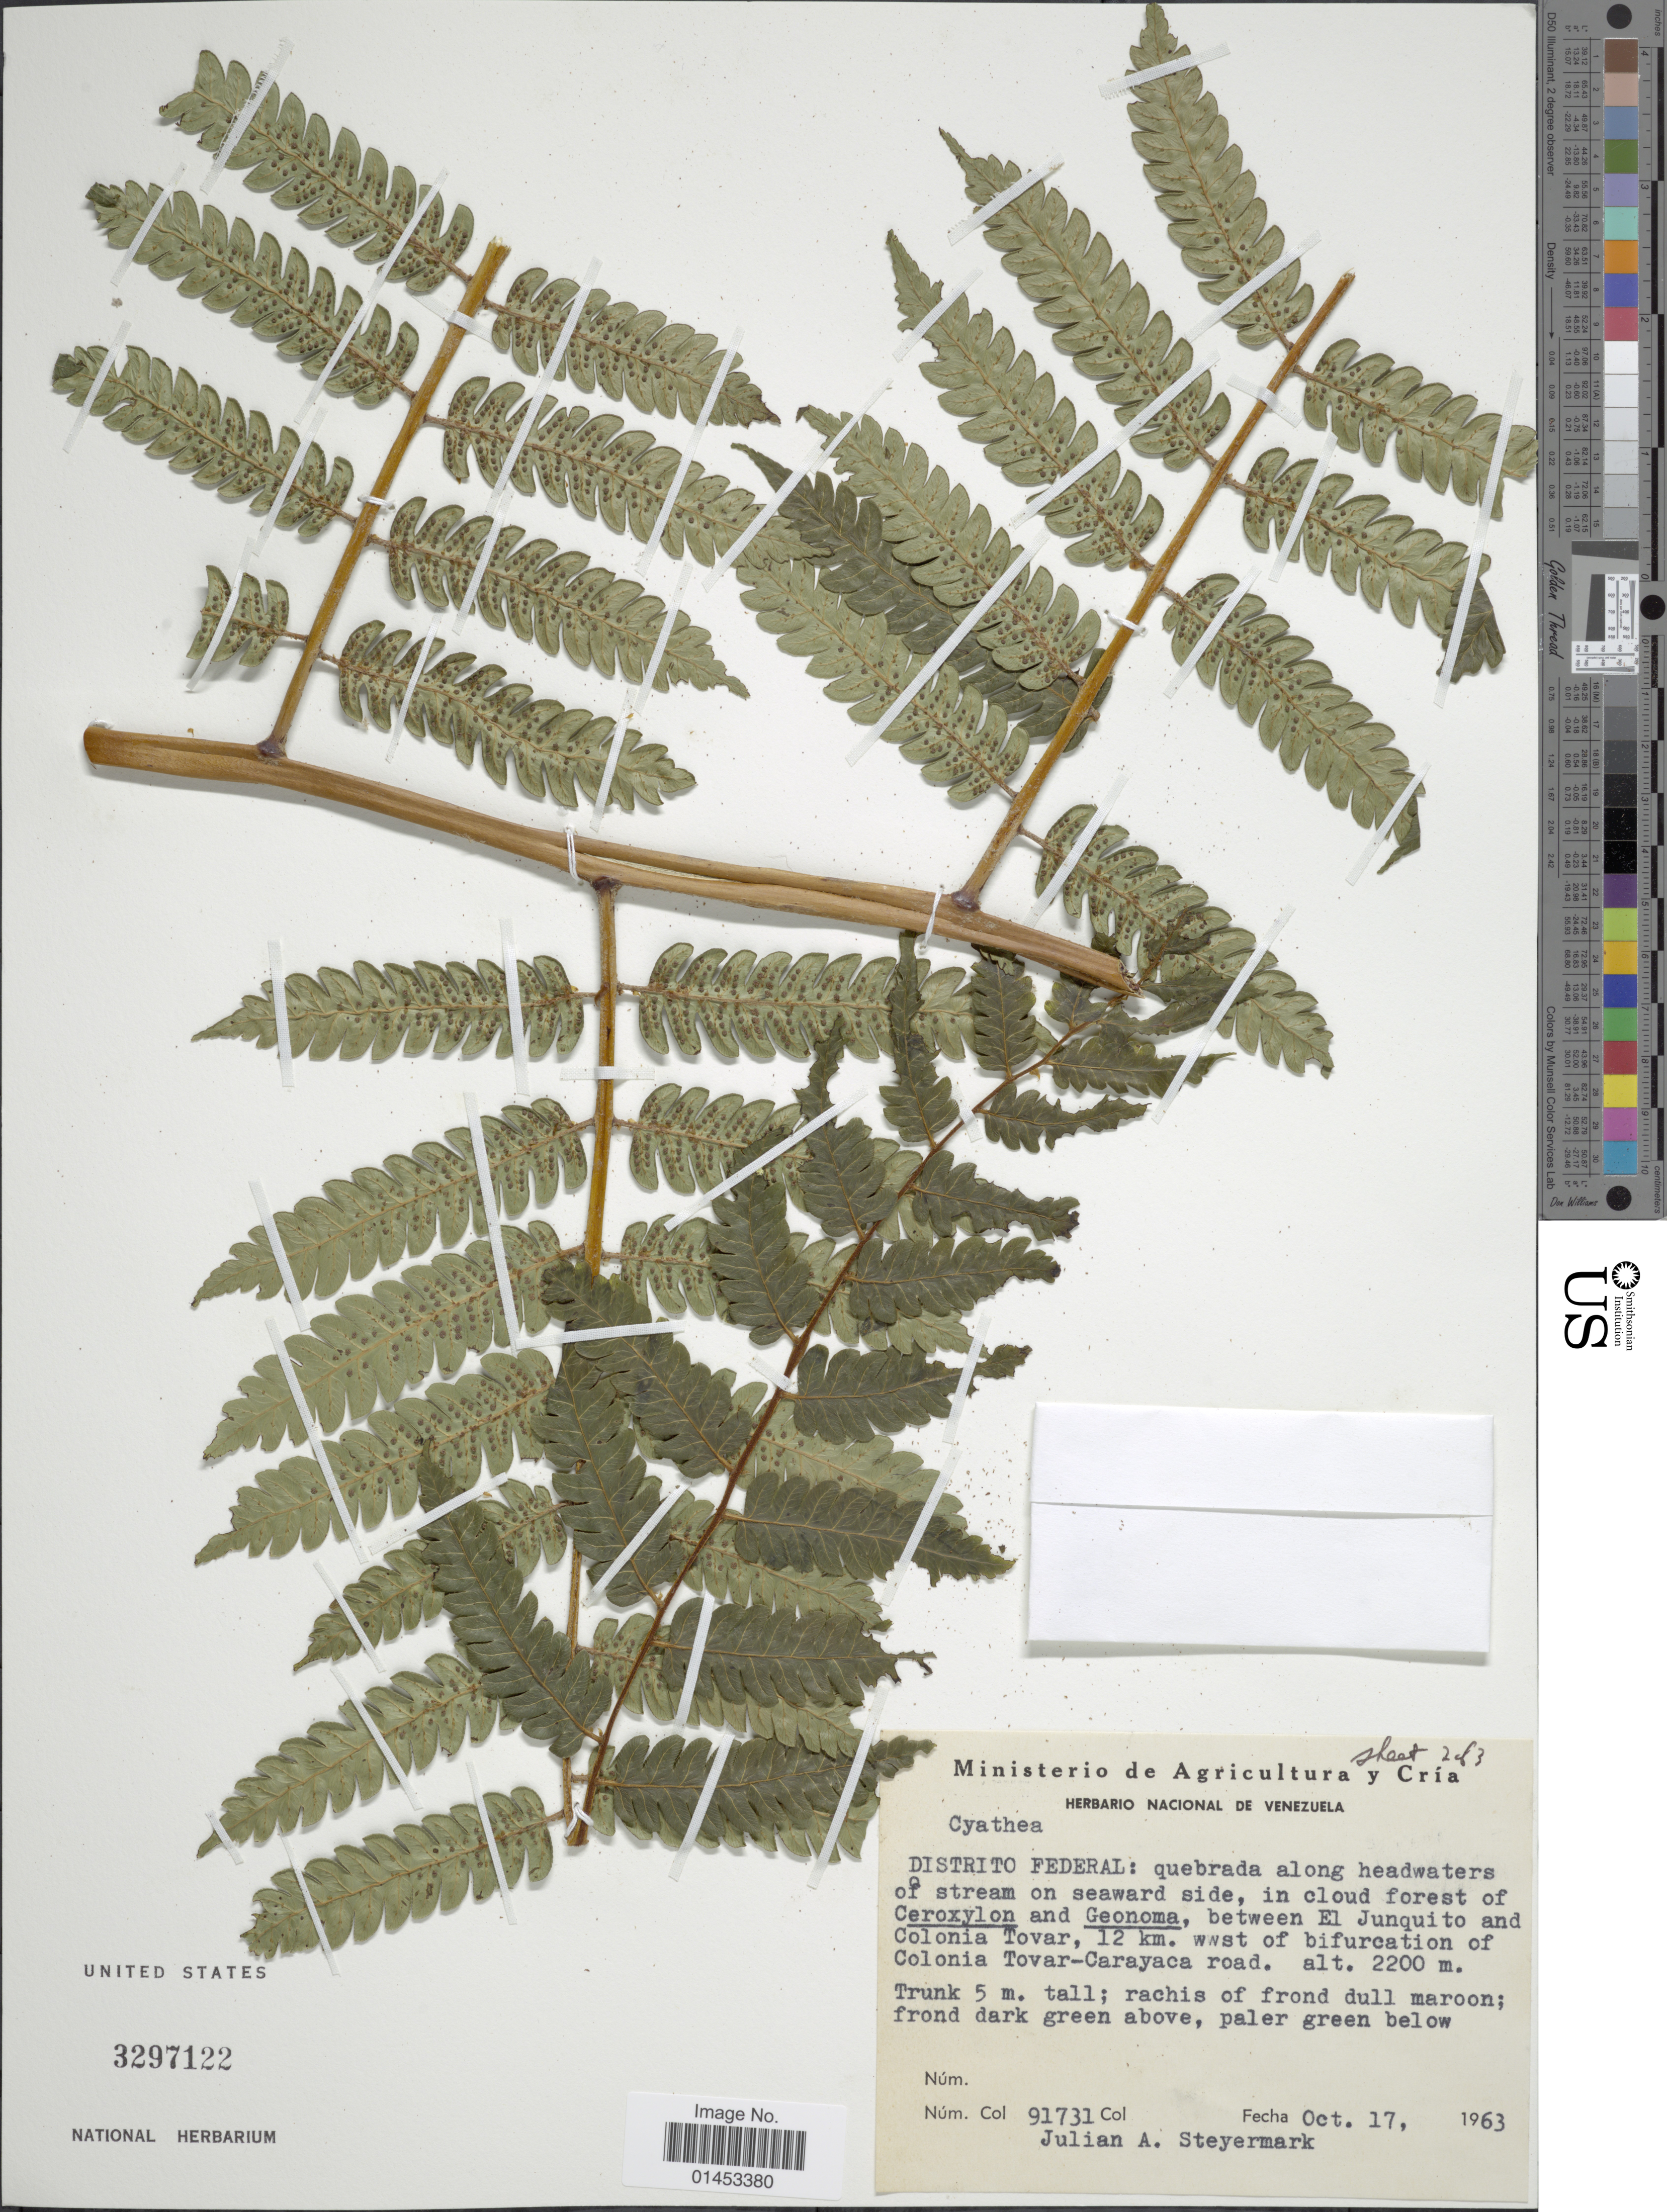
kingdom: Plantae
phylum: Tracheophyta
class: Polypodiopsida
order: Cyatheales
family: Cyatheaceae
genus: Cyathea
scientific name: Cyathea sp.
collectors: J. Steyermark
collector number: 91731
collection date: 1963-10-17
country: Venezuela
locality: Distrito Federal: quebrada along headwaters of stream on seaward side, between El Junquito and Colonia Tovar, 12km west of bifuraction of Colonia Tovar-Carayaca road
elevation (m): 2200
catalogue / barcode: US 3297122